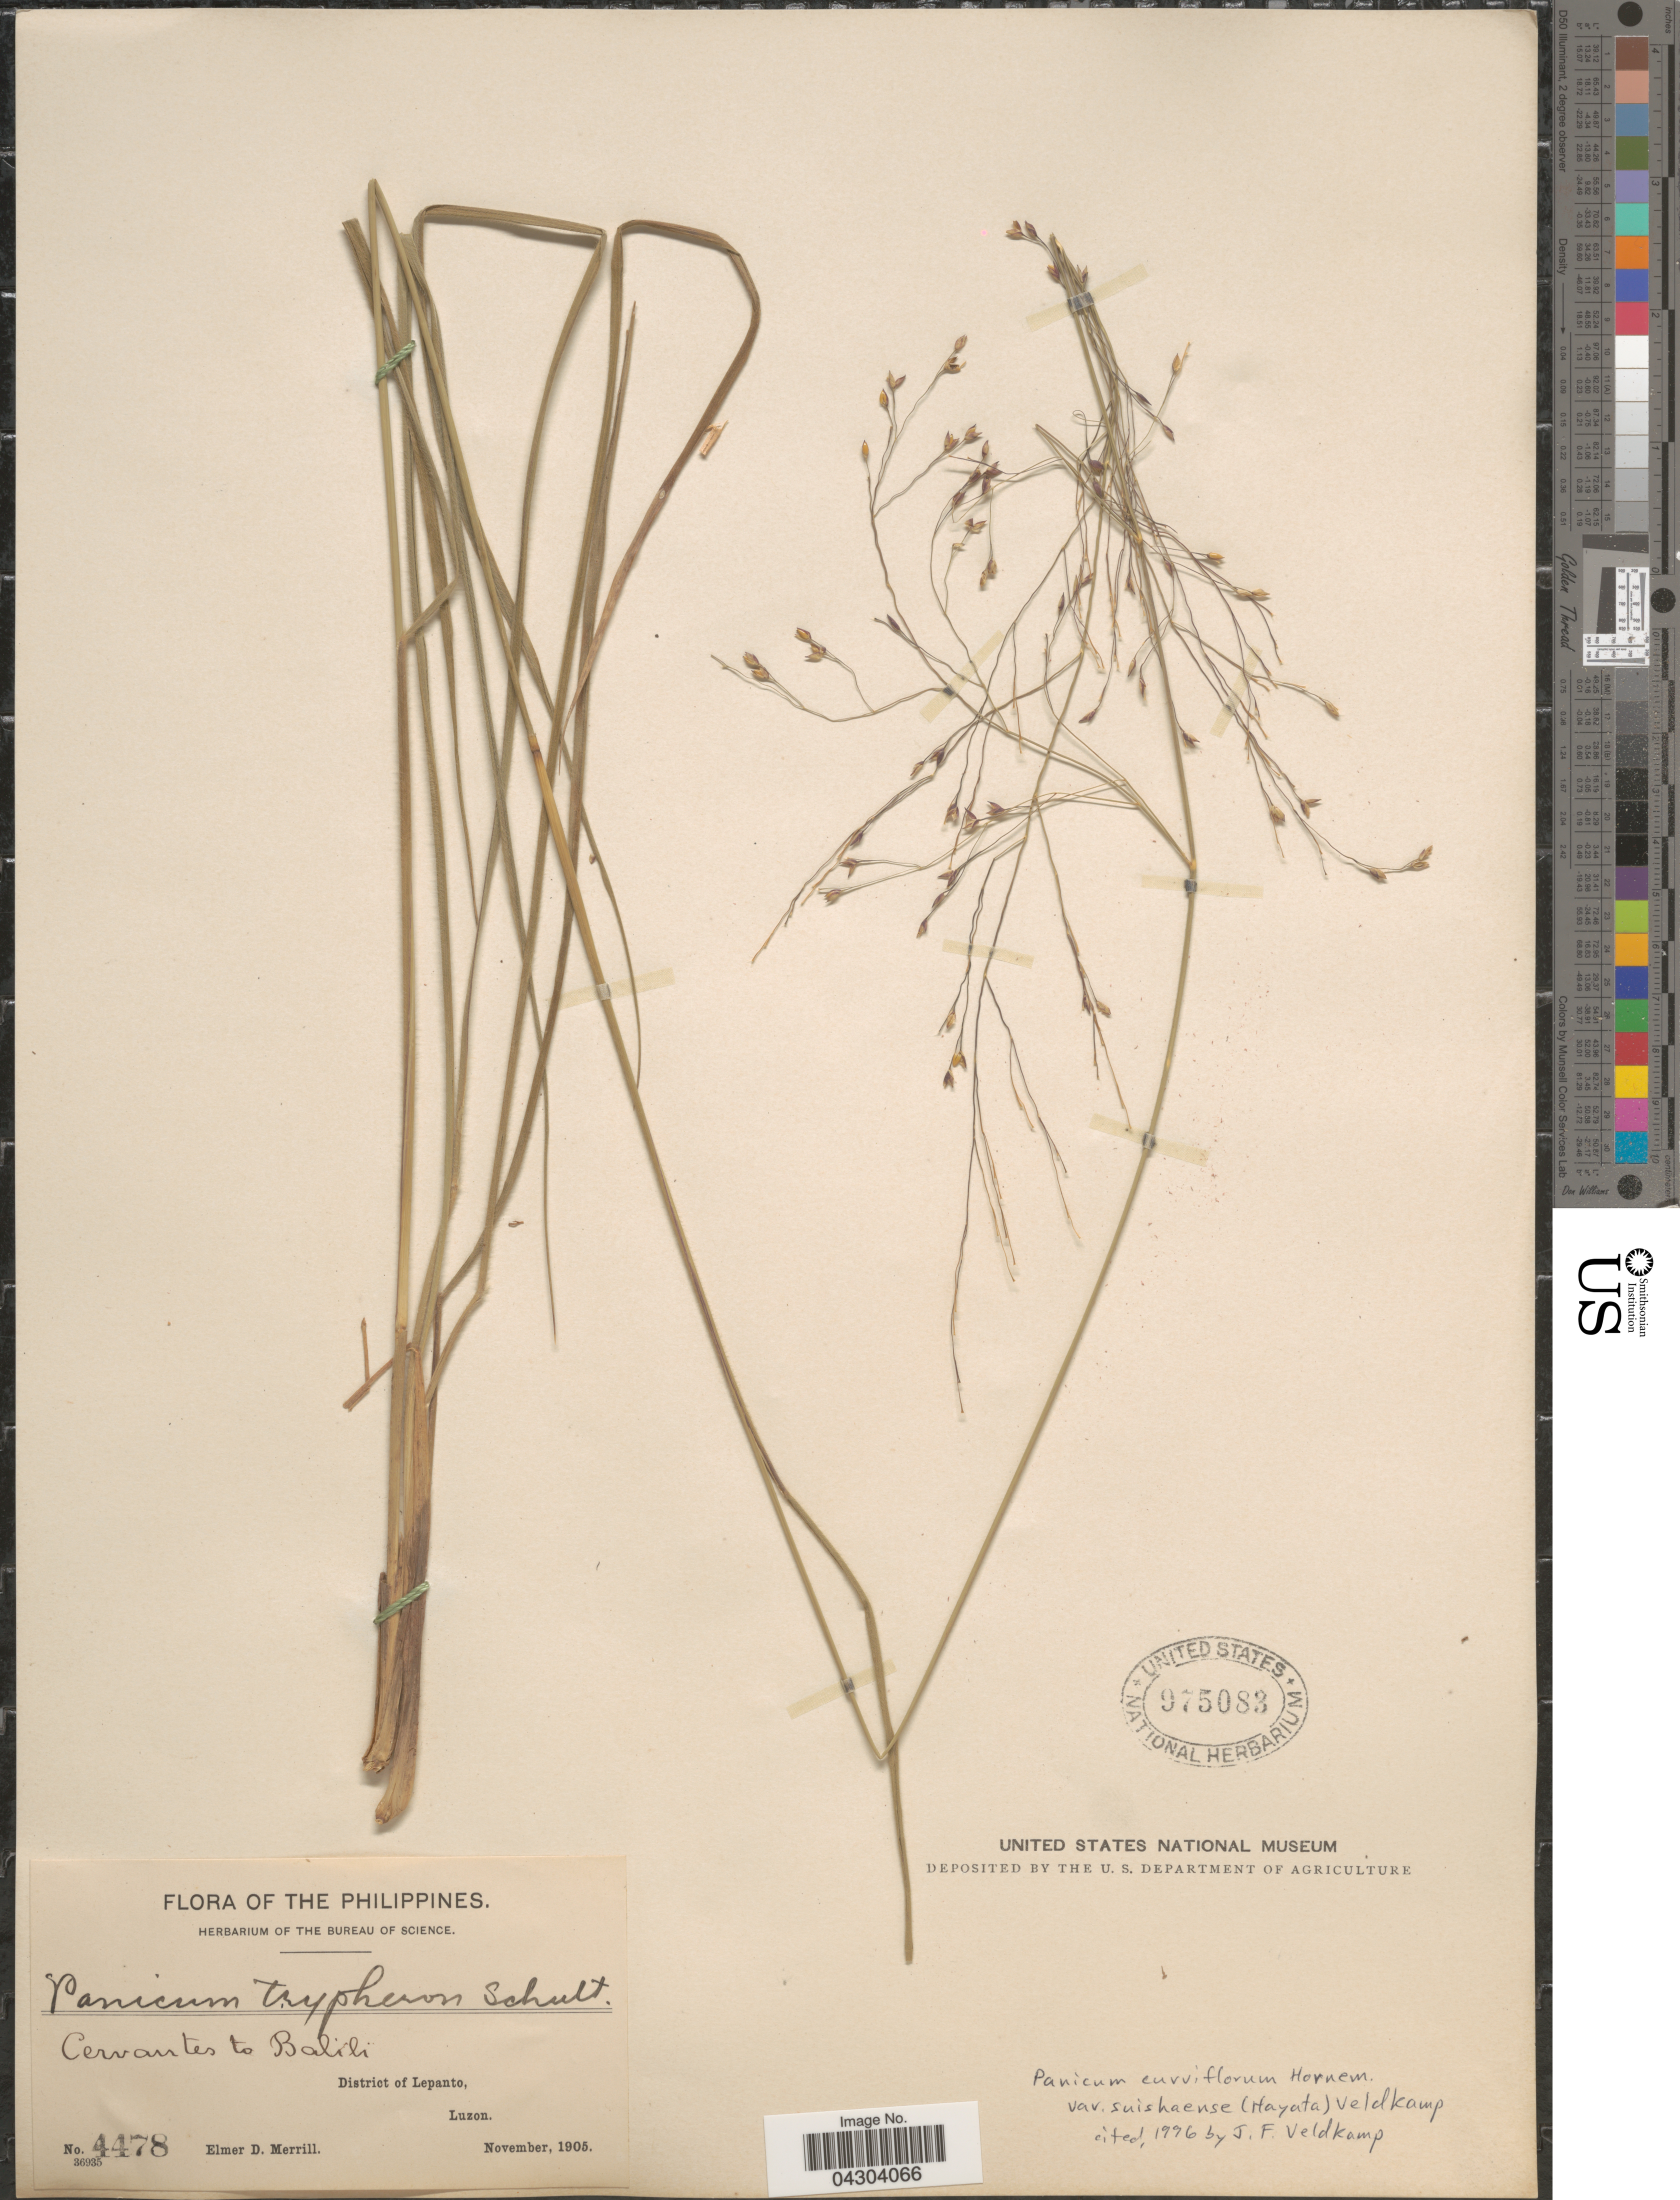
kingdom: Plantae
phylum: Tracheophyta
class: Liliopsida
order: Poales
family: Poaceae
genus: Panicum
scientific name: Panicum curviflorum var. suishaense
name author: (Hayata) Veldkamp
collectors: E. D. Merrill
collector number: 4478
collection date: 1905-11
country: Philippines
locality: Cervantes to Balili. District of Lepanto, Luzon.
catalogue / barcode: US 975083